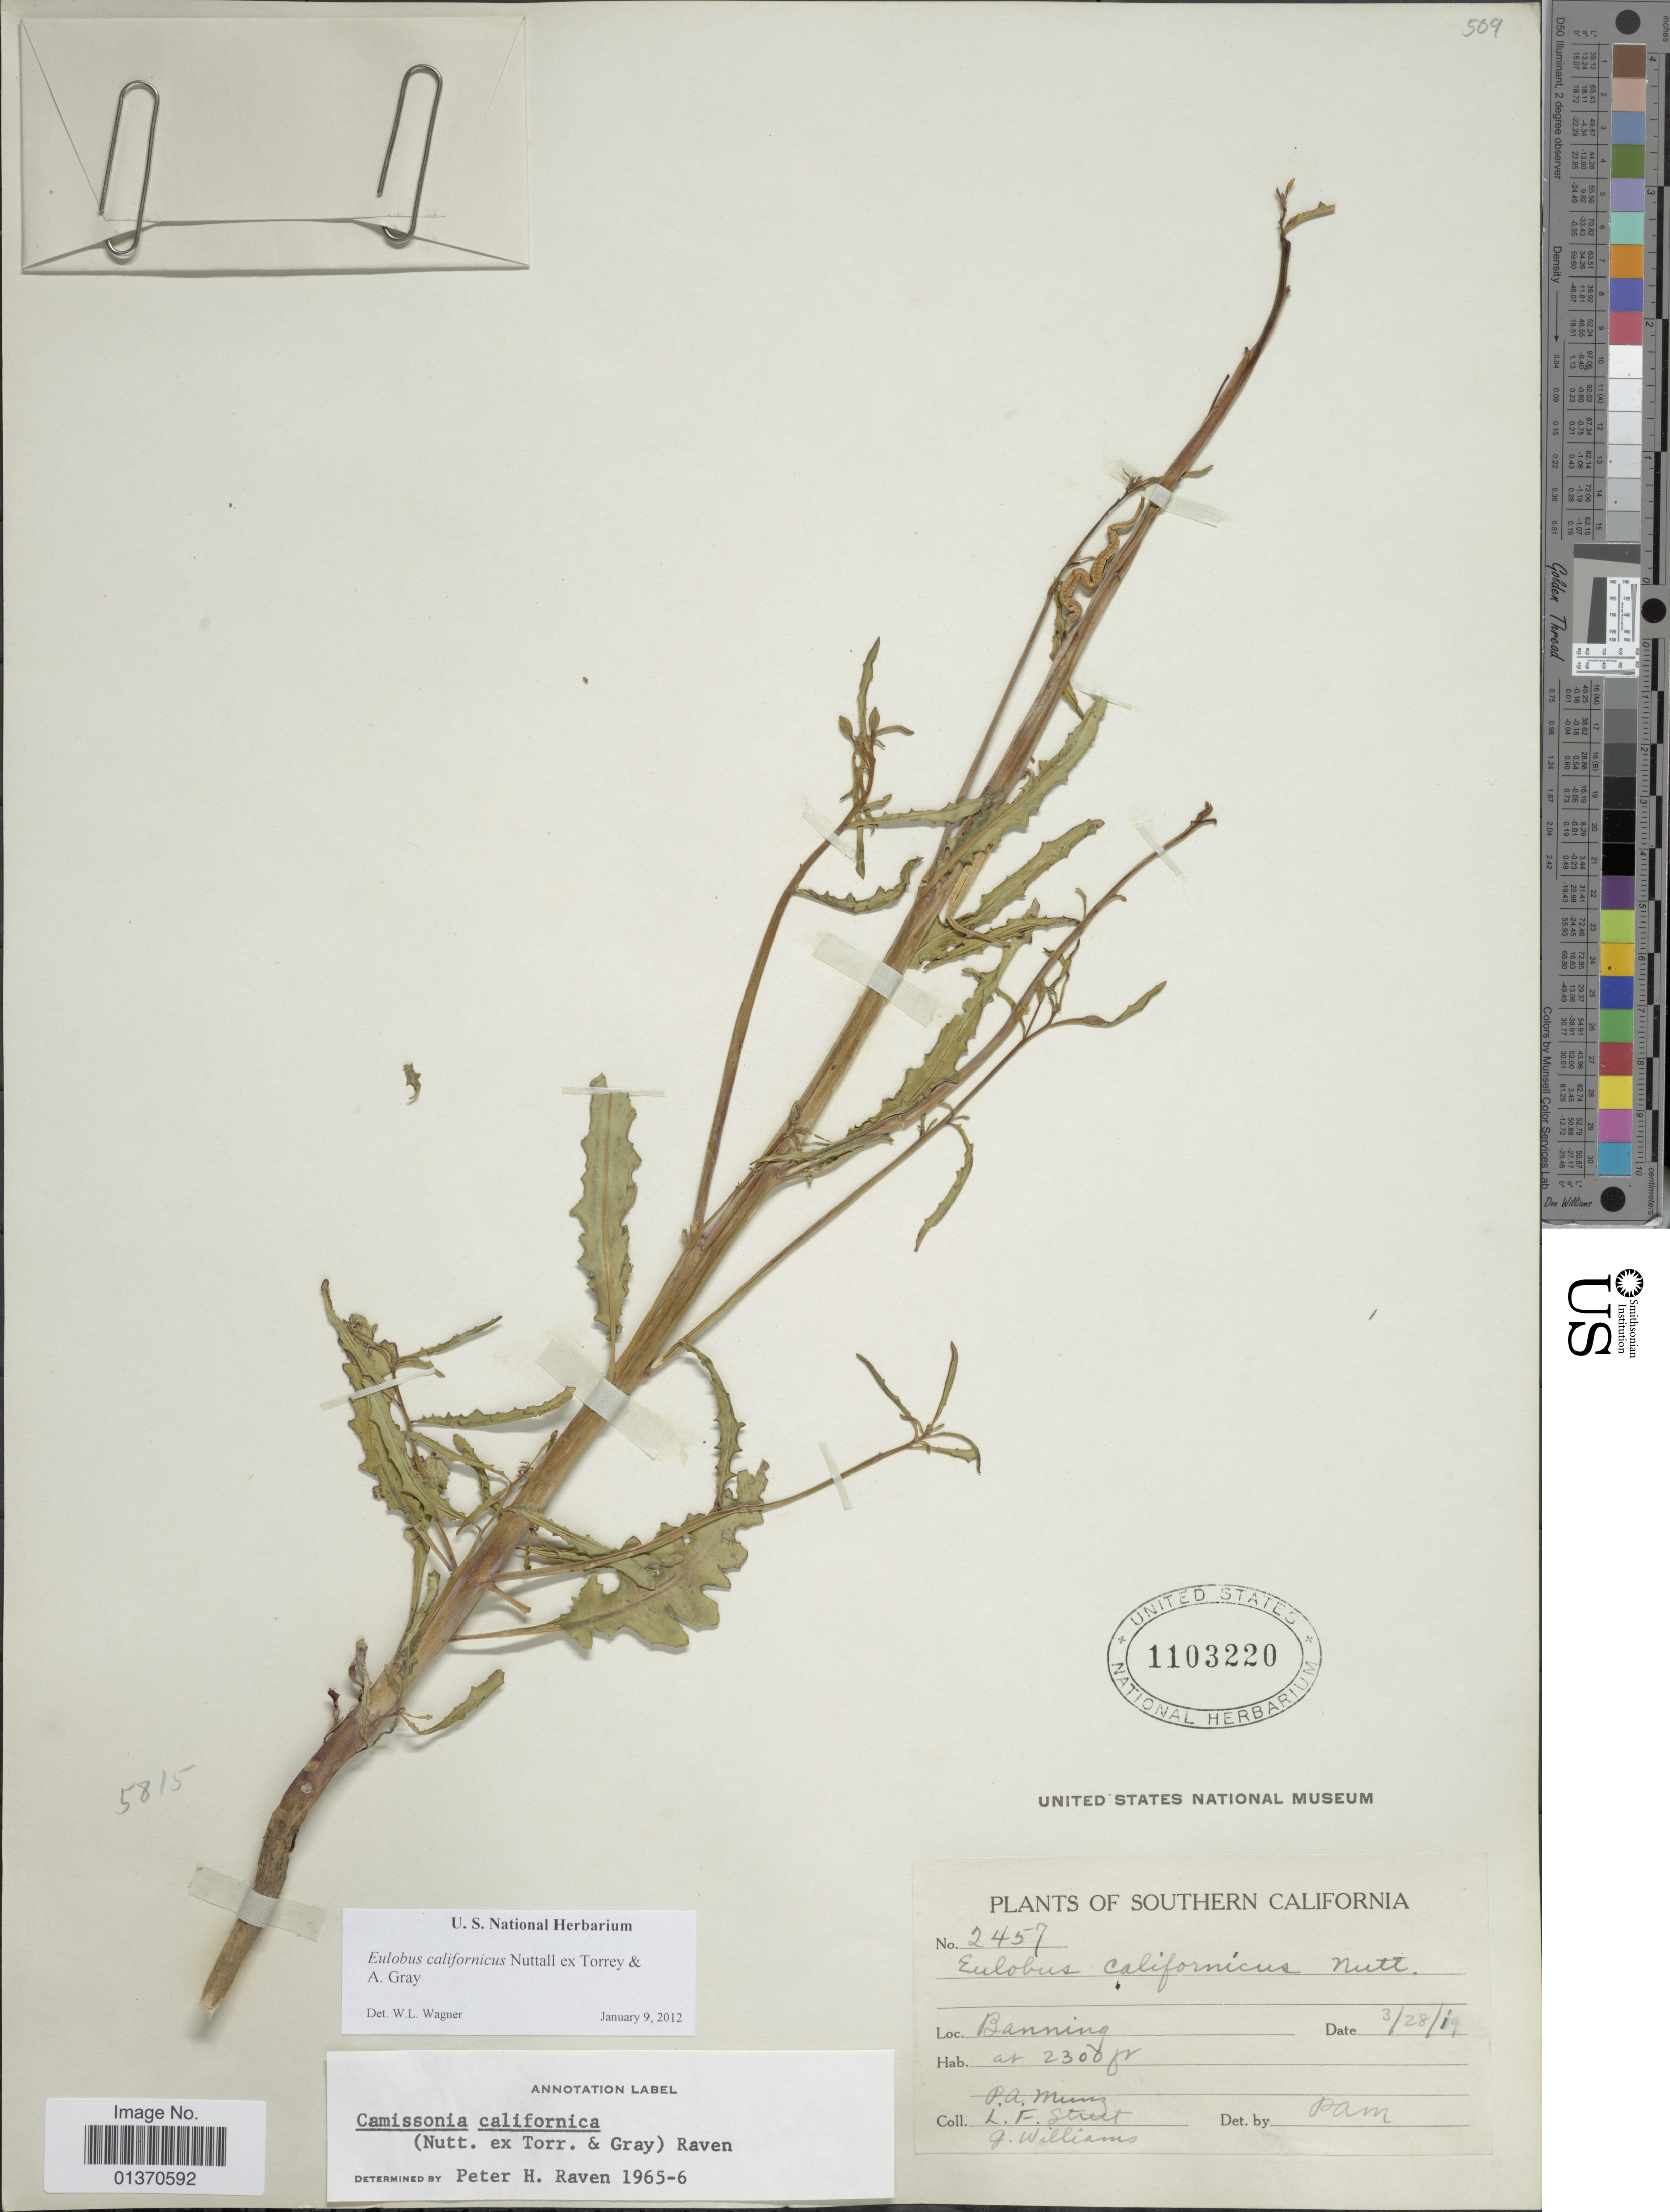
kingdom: Plantae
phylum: Tracheophyta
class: Magnoliopsida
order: Myrtales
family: Onagraceae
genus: Eulobus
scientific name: Eulobus californicus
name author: Nutt. ex Torr. & A. Gray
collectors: P. A. Munz, L. Street & G. H. Williams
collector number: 2457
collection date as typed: Transcribed d/m/y: 28/3/19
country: United States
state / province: California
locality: Southern California, Banning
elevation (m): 701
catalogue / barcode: US 1103220